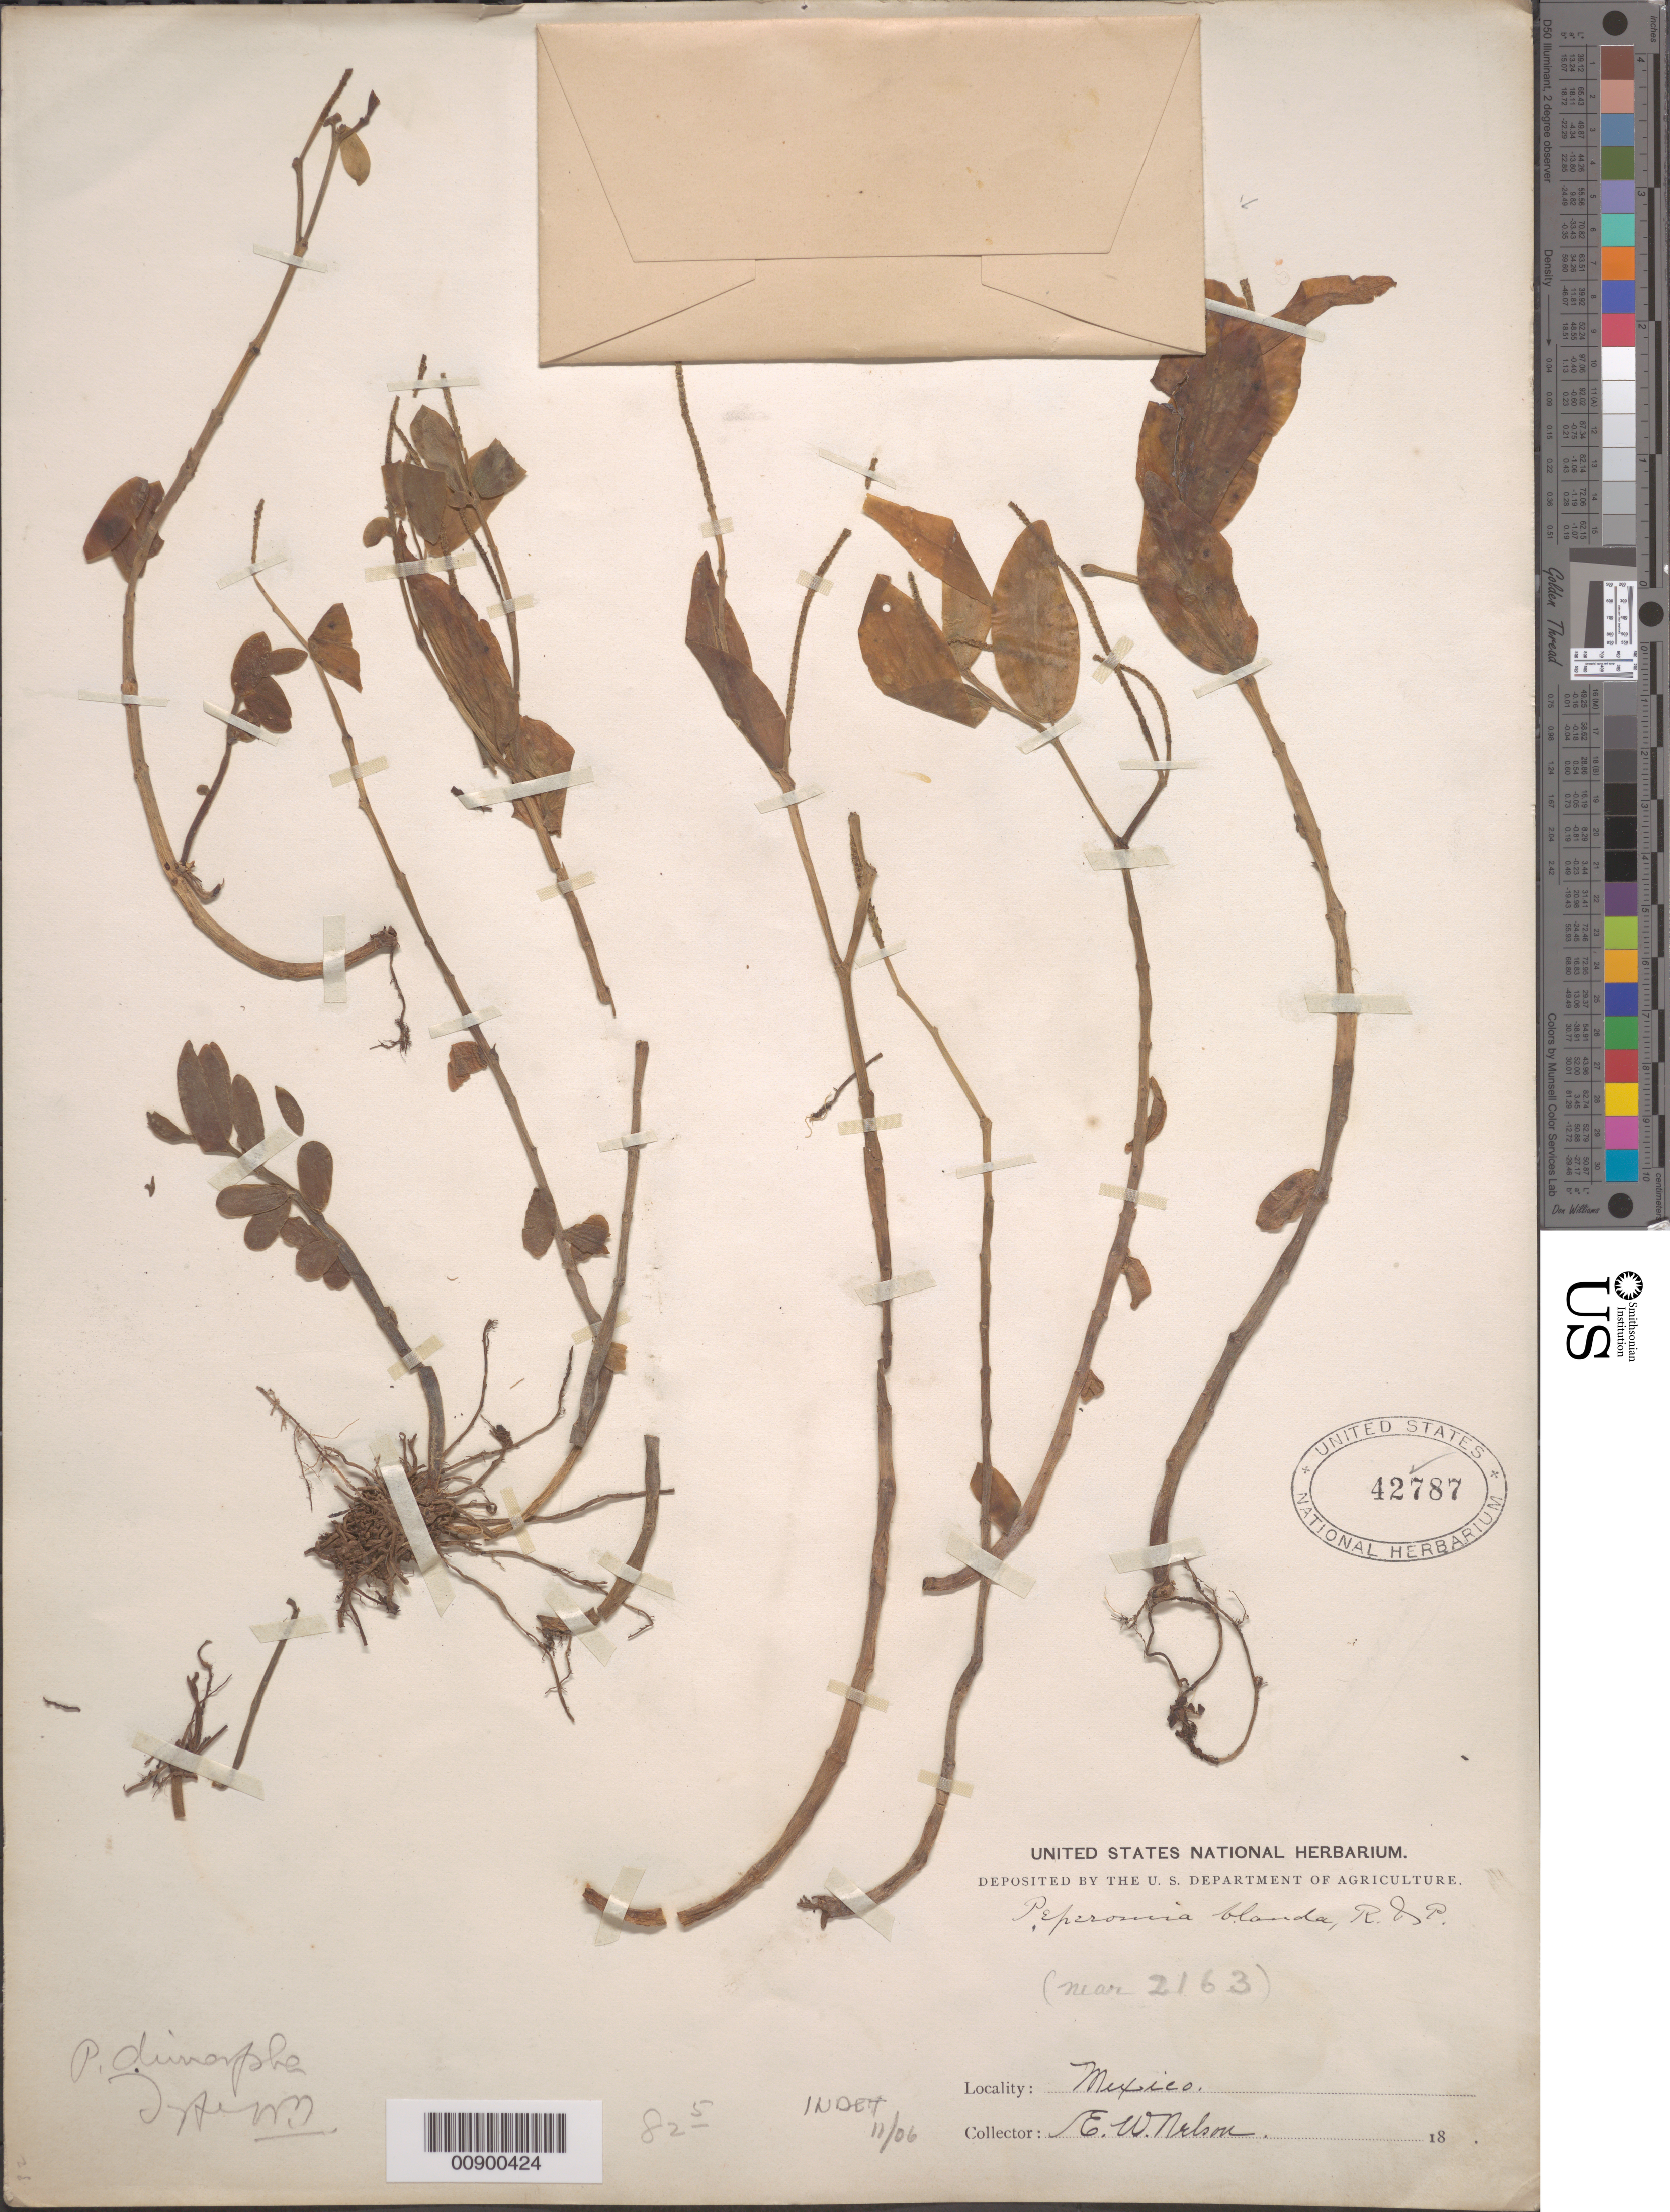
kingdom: Plantae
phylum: Tracheophyta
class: Magnoliopsida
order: Piperales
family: Piperaceae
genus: Peperomia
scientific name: Peperomia carpinterana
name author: C. DC.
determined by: Jiménez, José Estaban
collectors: E. W. Nelson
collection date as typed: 18--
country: Mexico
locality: Mexico.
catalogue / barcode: US 42787